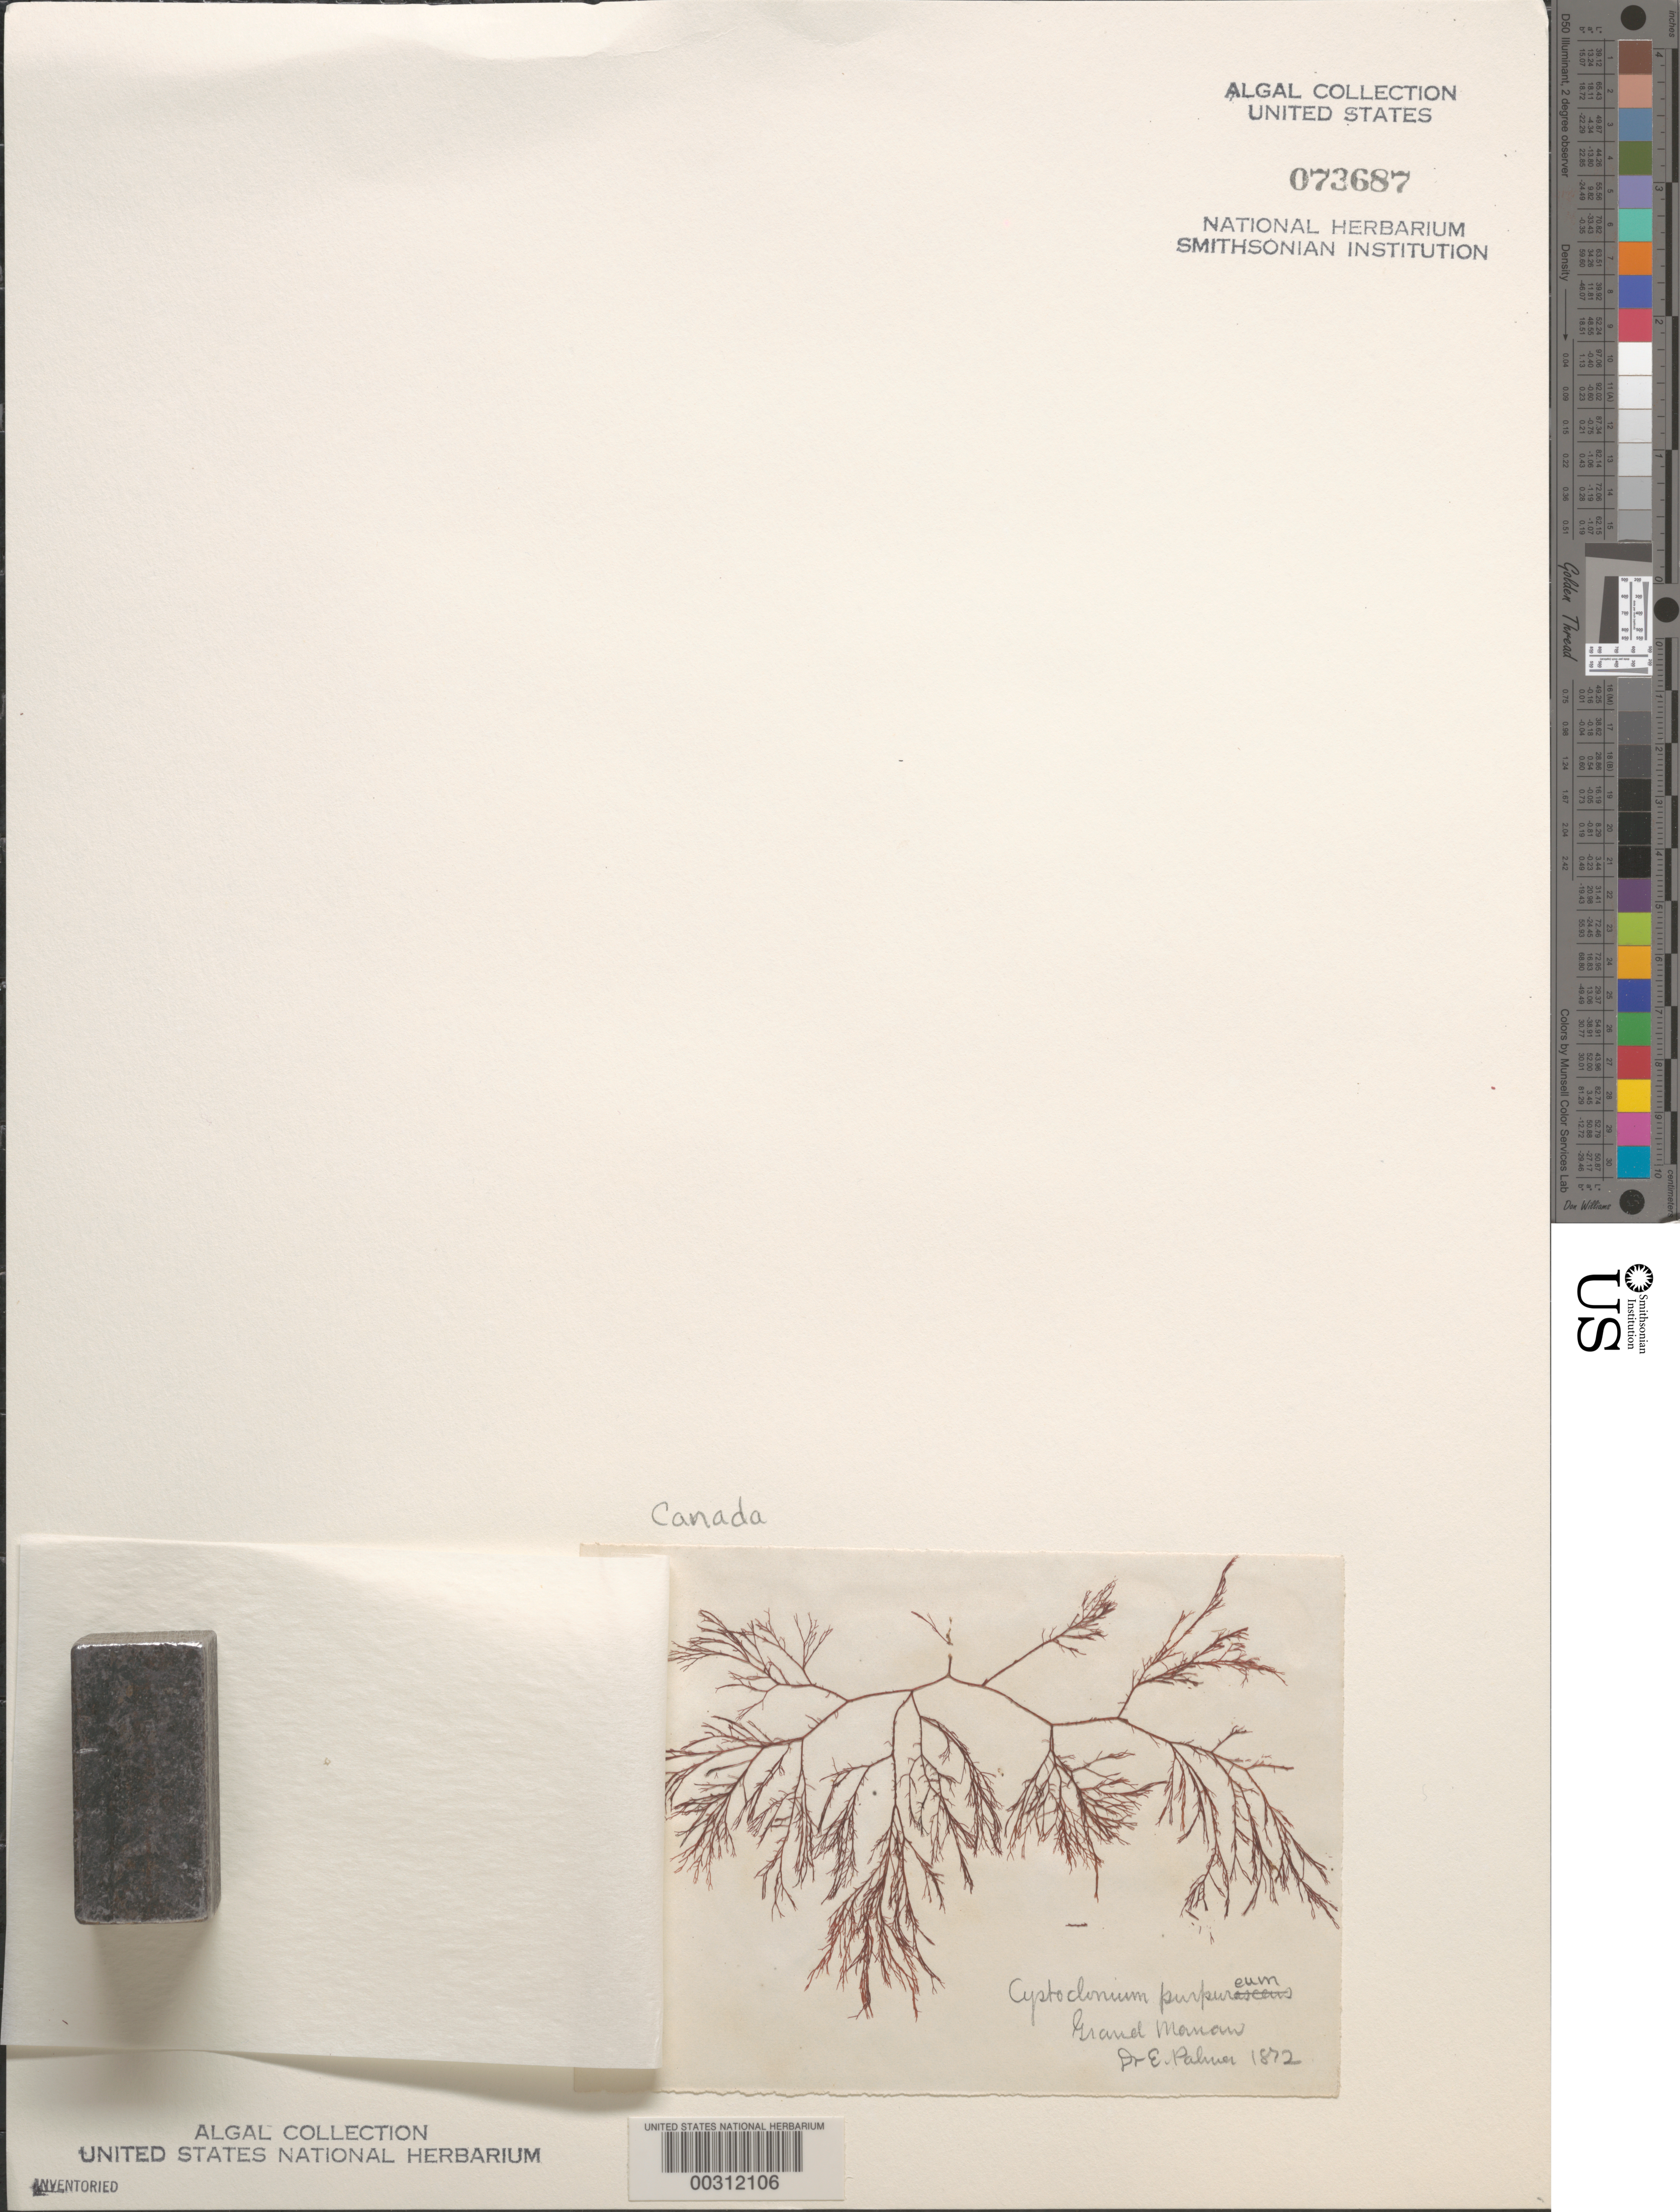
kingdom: Plantae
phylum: Rhodophyta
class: Florideophyceae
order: Gigartinales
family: Cystocloniaceae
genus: Cystoclonium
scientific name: Cystoclonium purpureum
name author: (Huds.) Batters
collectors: E. Palmer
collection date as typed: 1872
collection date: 1872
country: Canada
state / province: New Brunswick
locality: Grand manan island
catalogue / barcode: US 73687